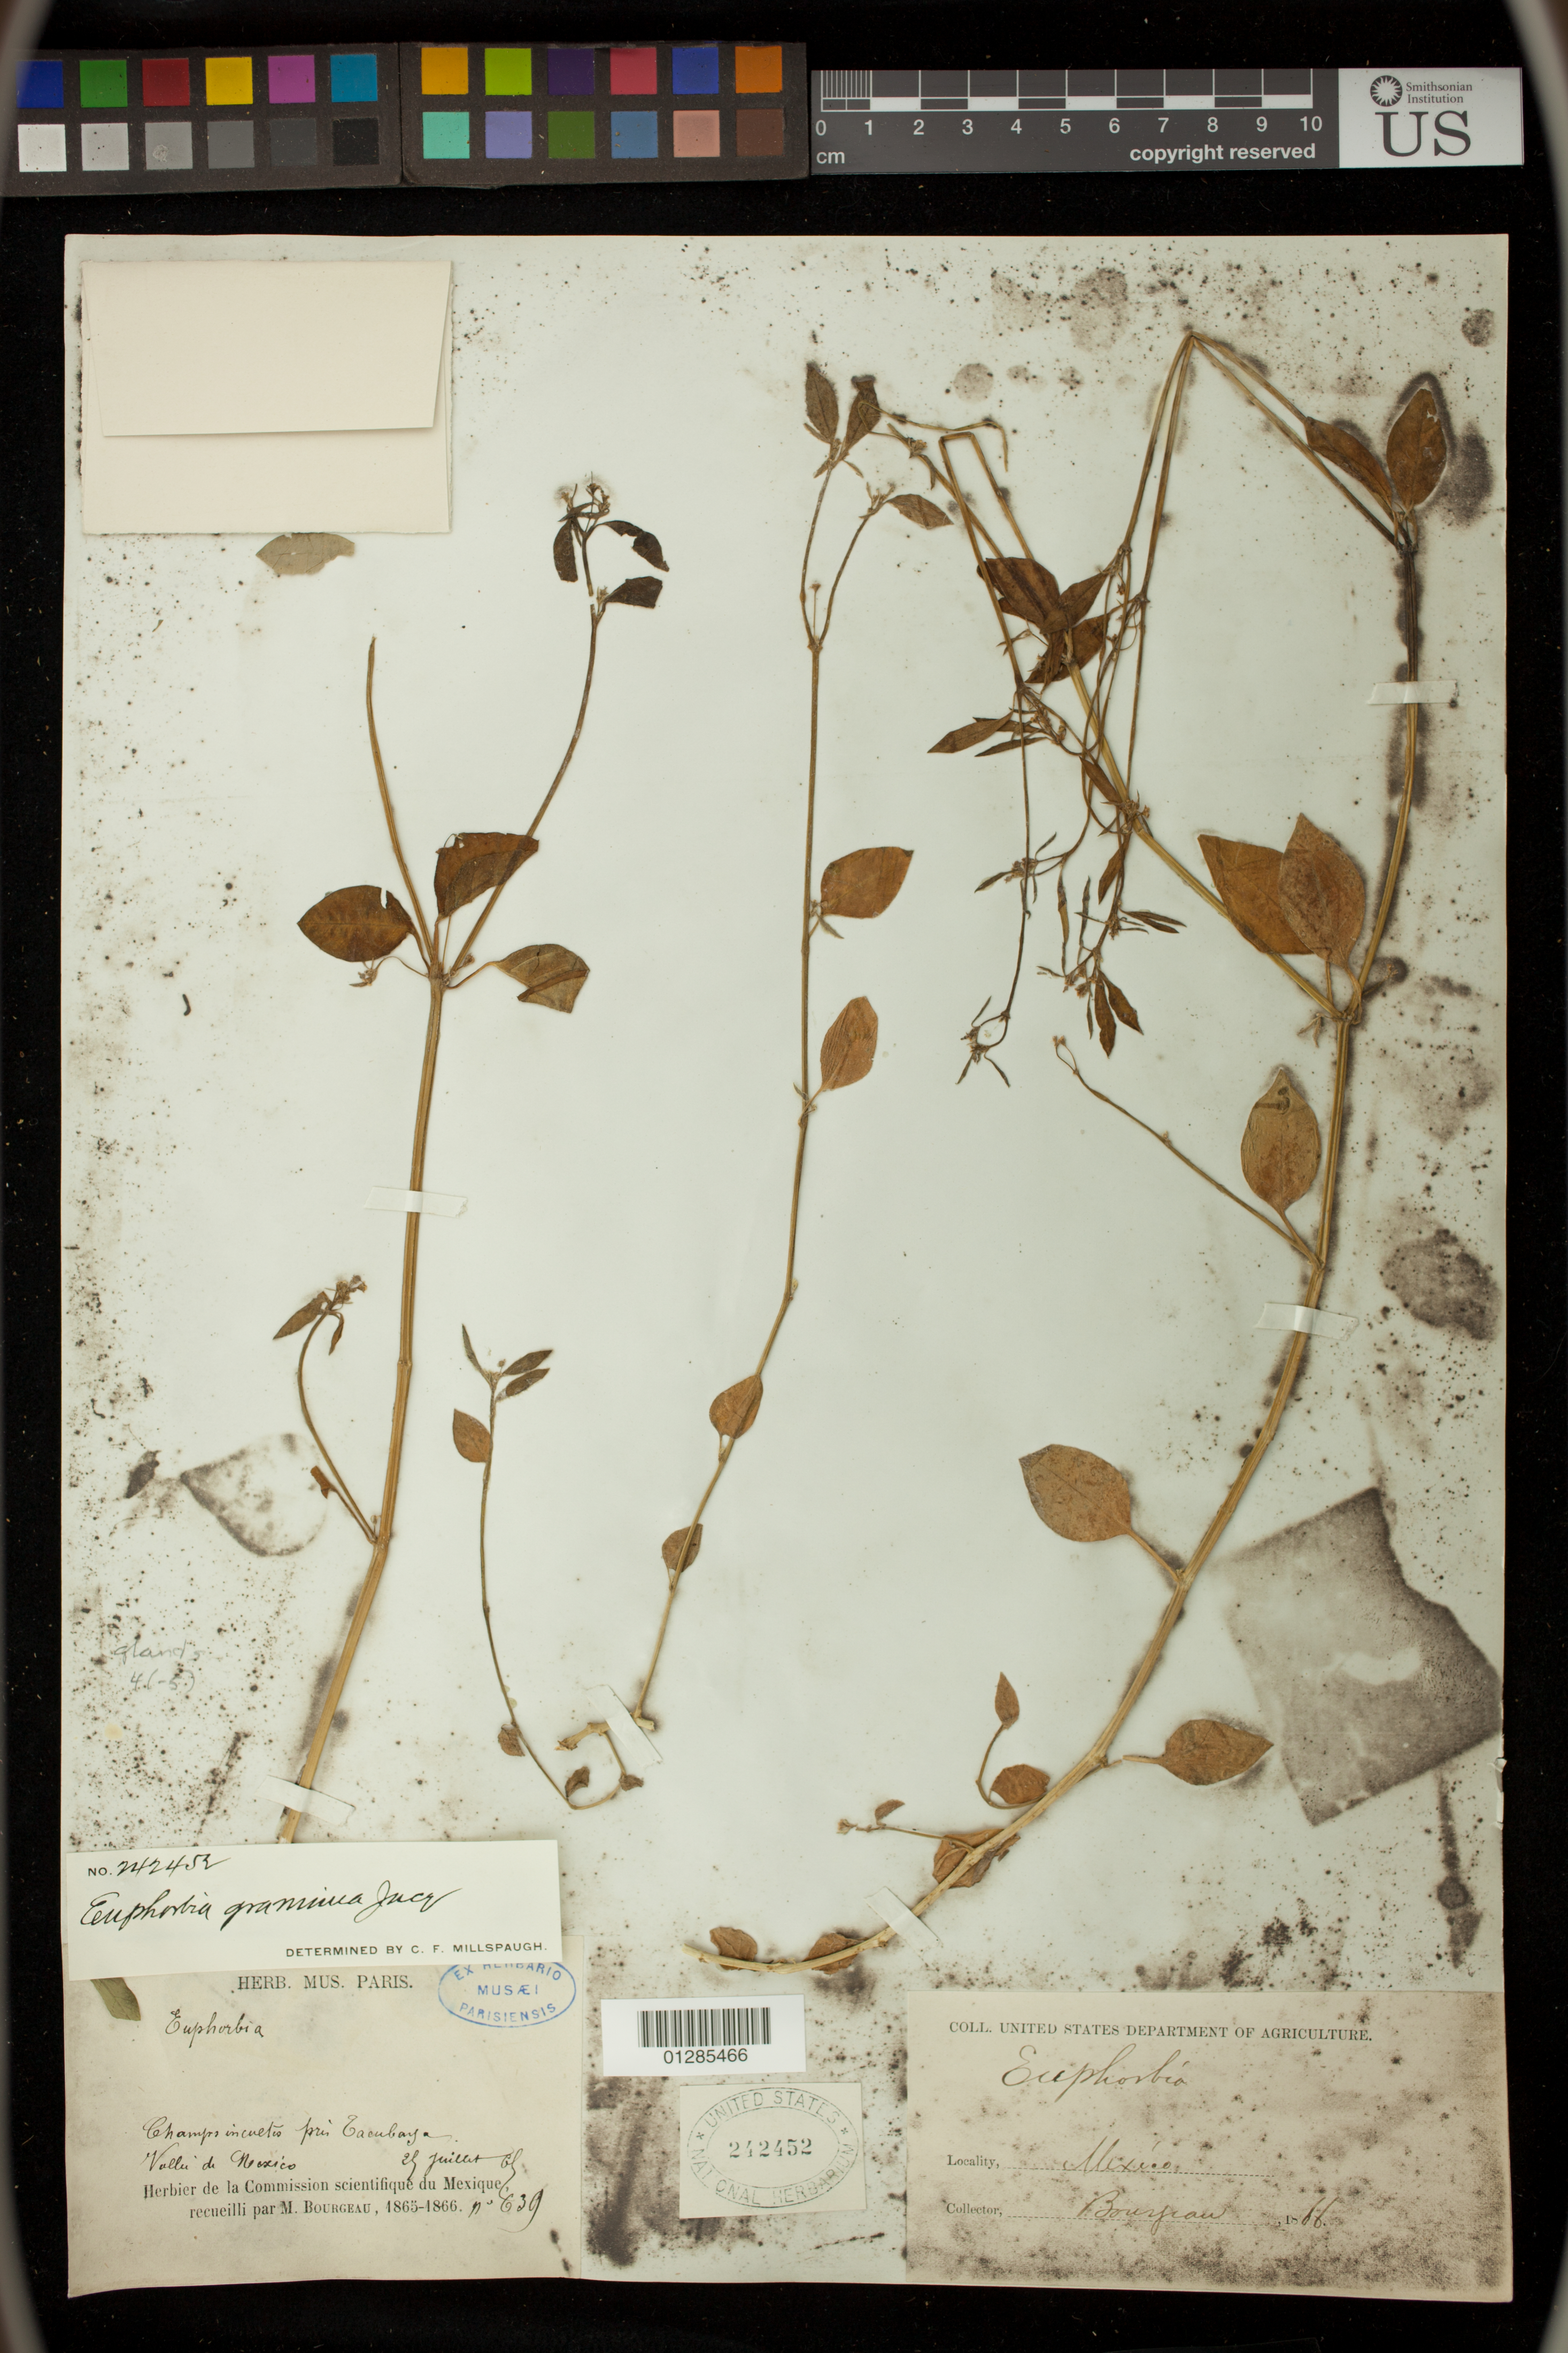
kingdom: Plantae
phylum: Tracheophyta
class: Magnoliopsida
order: Malpighiales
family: Euphorbiaceae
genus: Euphorbia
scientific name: Euphorbia graminea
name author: Jacq.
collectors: M. Bourgeau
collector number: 639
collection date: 1866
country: Mexico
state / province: México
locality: Vallu du Mexico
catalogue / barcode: US 242452